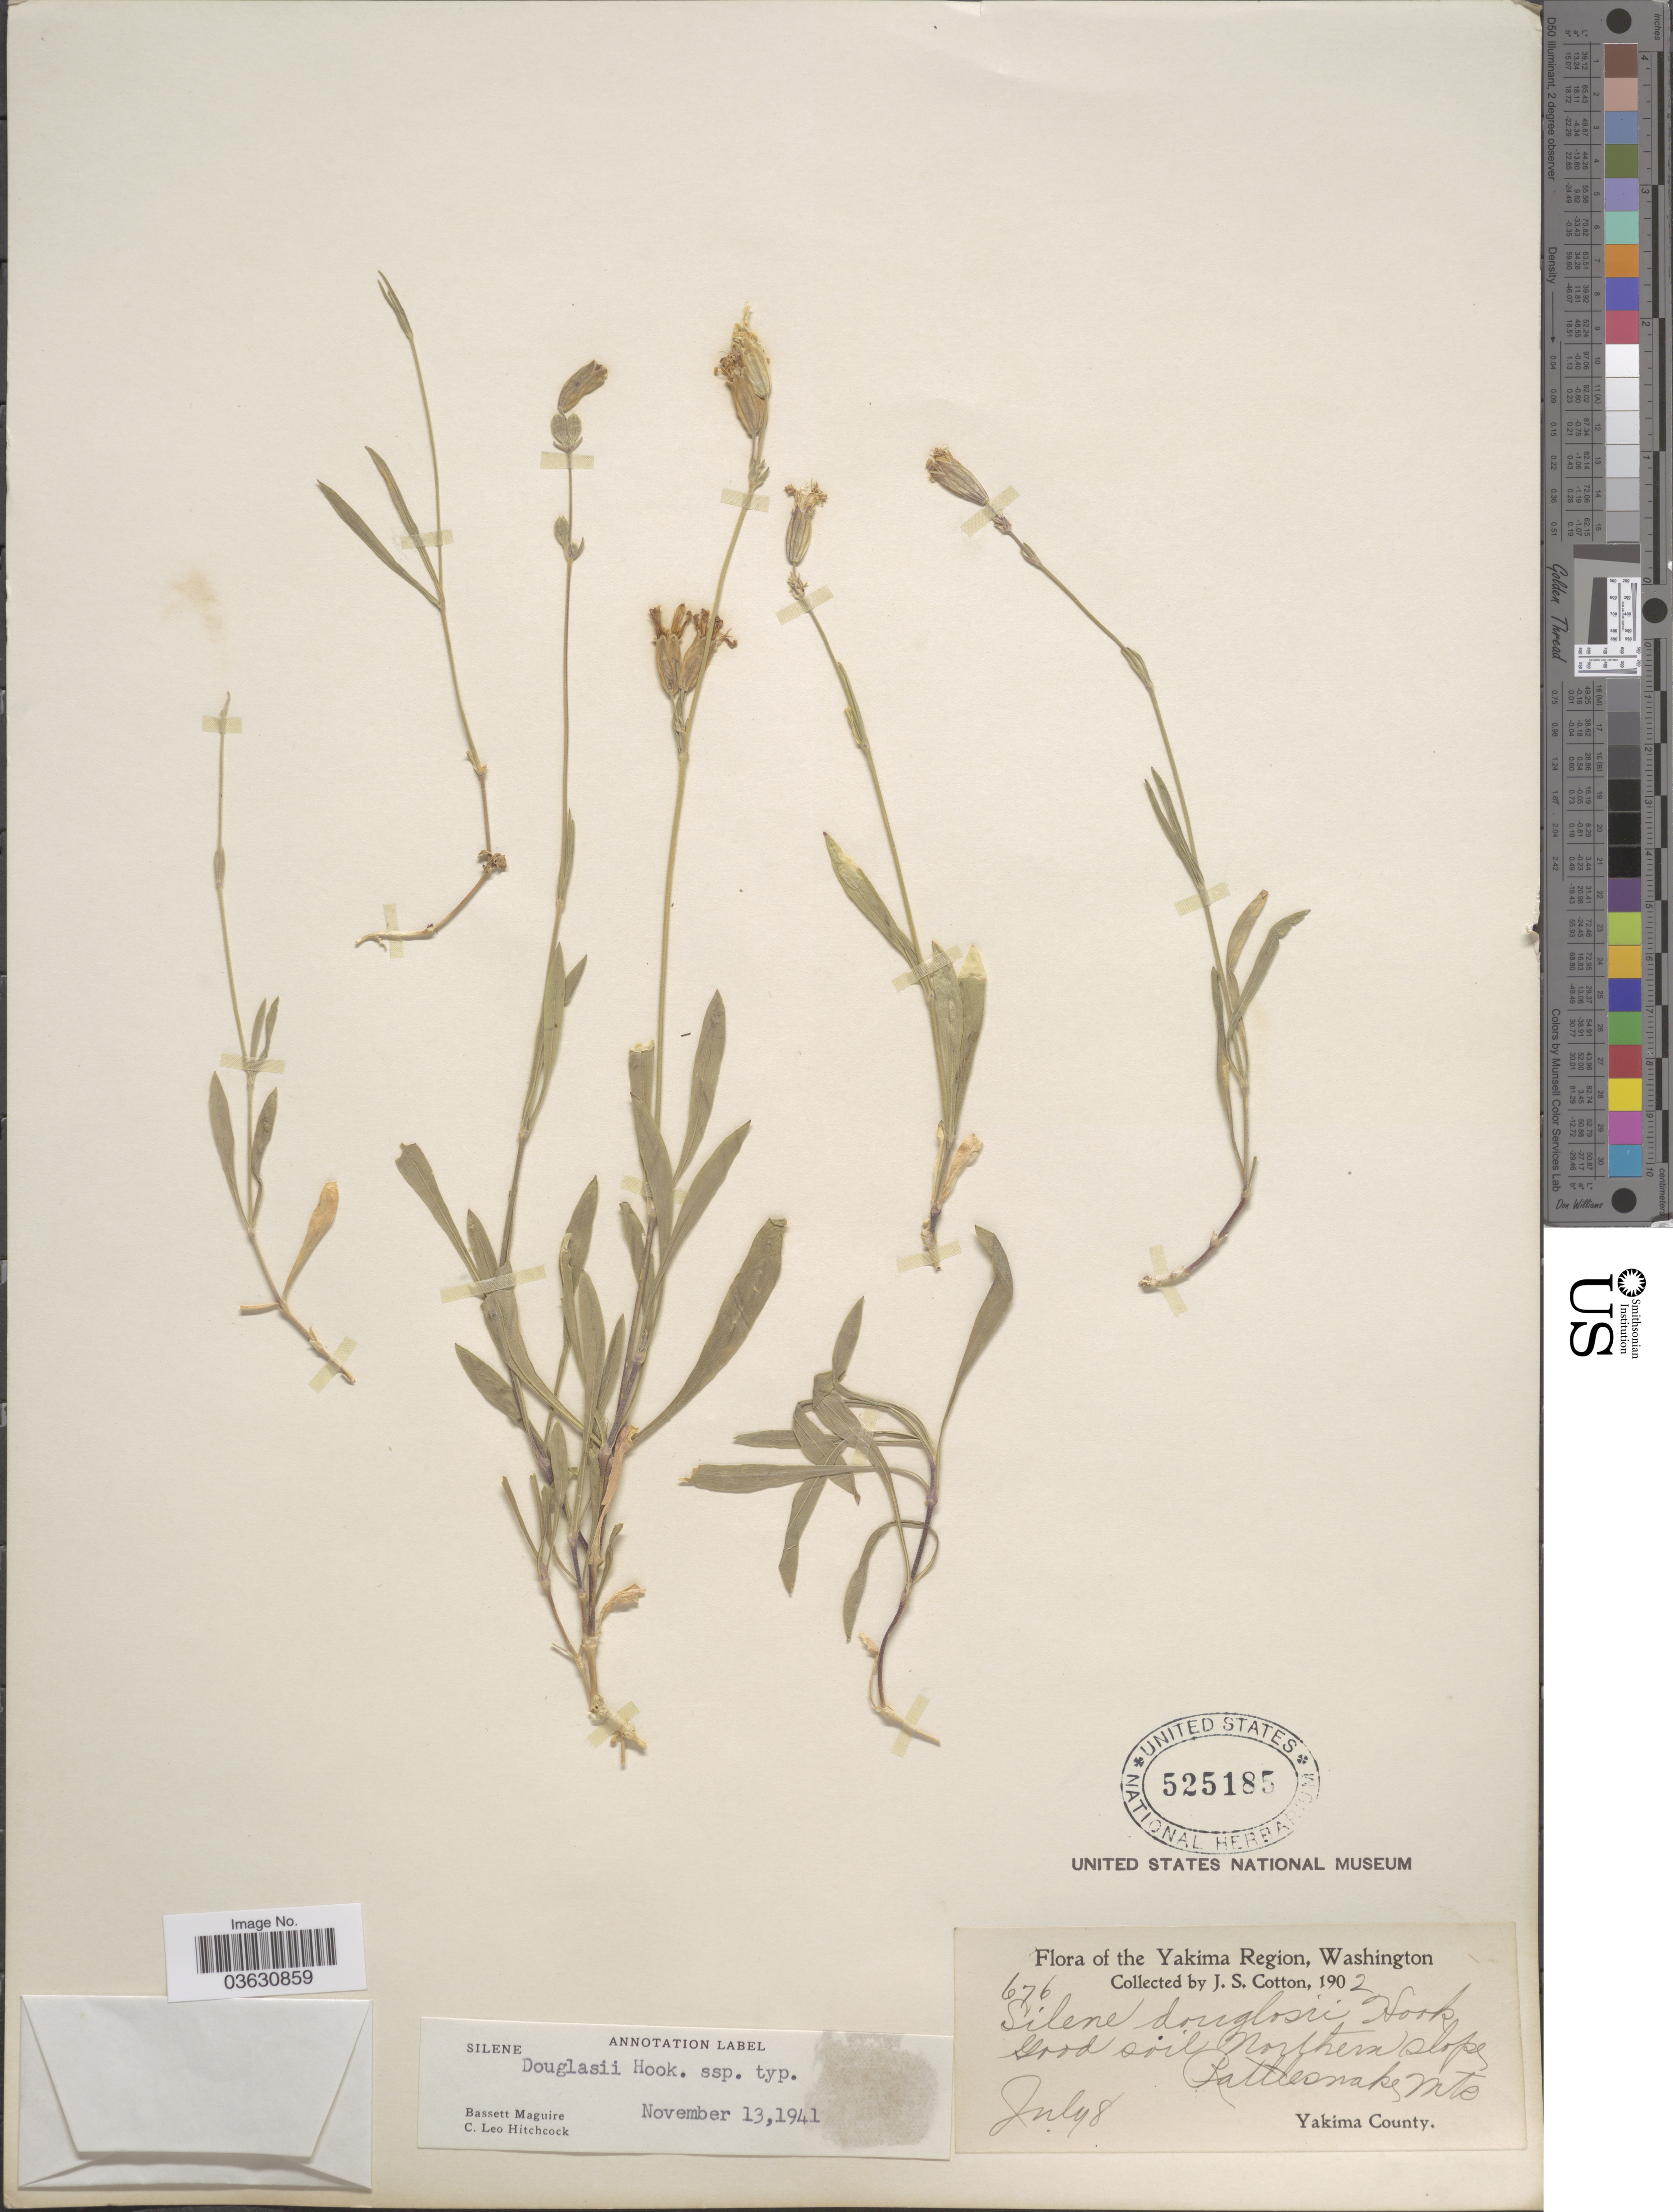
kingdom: Plantae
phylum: Tracheophyta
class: Magnoliopsida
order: Caryophyllales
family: Caryophyllaceae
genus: Silene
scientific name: Silene douglasii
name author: Hook.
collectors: J. S. Cotton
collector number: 676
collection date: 1902-07-08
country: United States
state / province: Washington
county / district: Yakima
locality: The Yakima Region, Good soil Northern slope, Rattlesnake Mts. Yakima County.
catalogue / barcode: US 525185